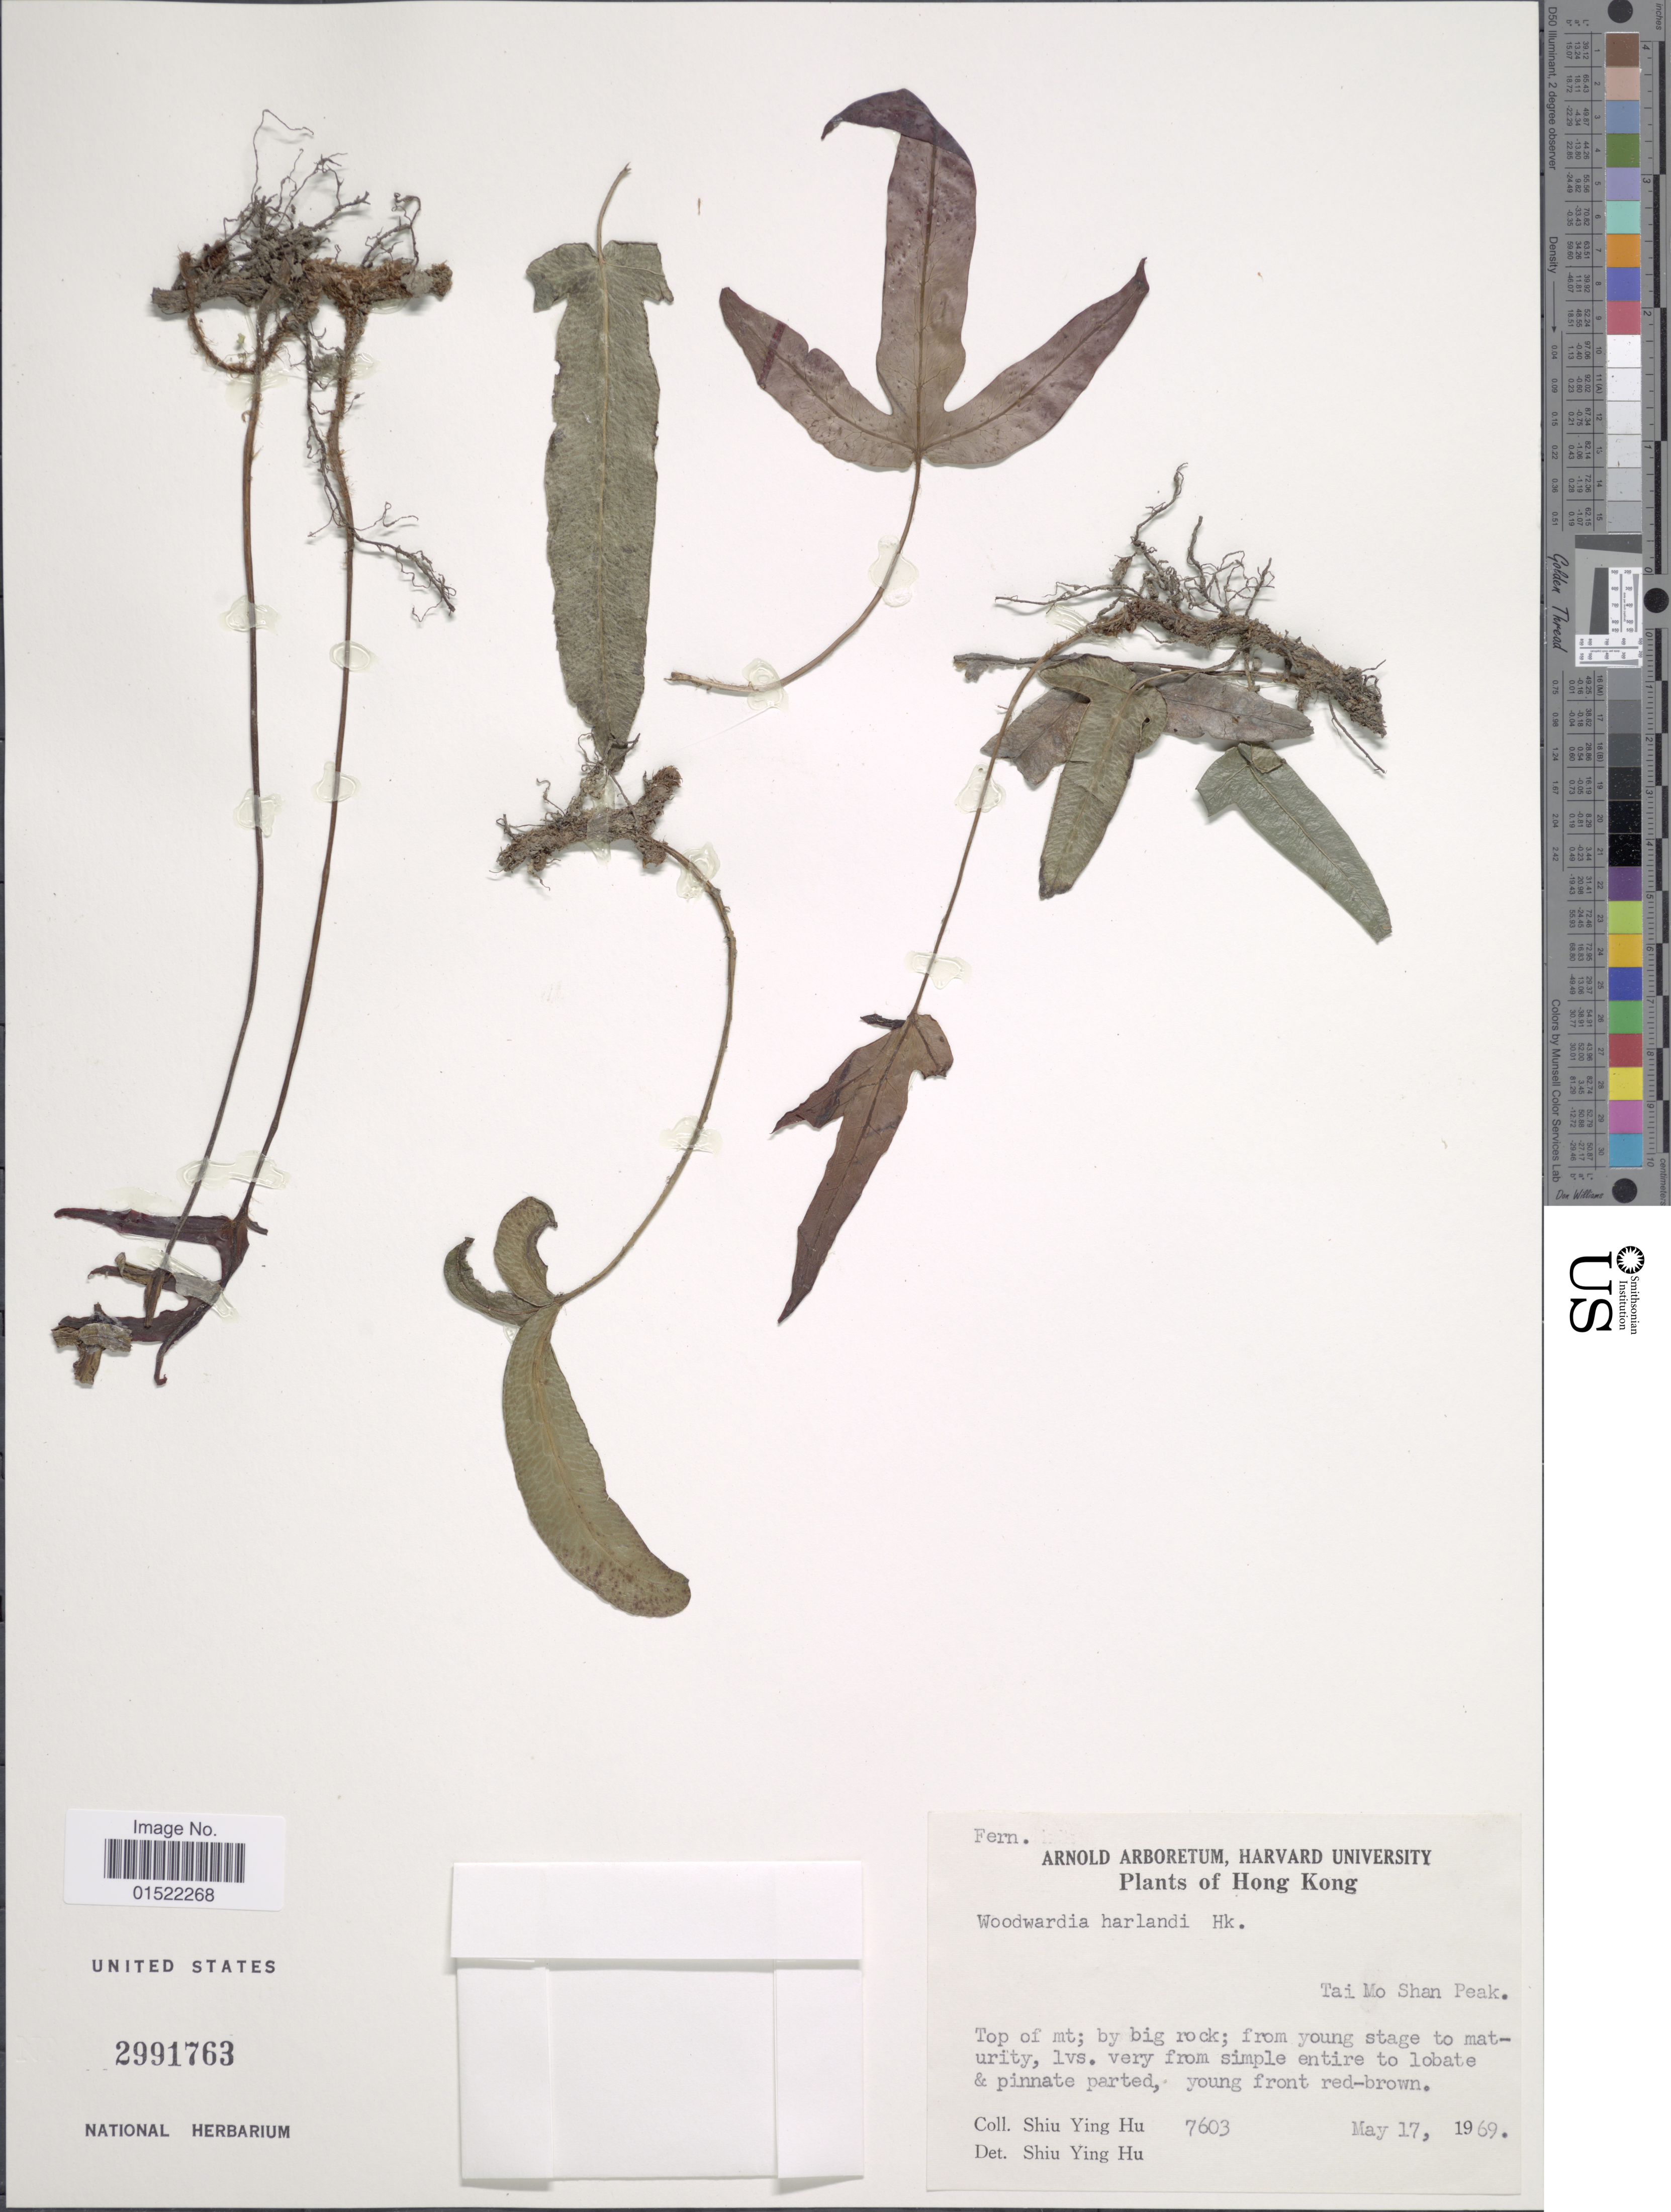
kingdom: Plantae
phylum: Tracheophyta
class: Polypodiopsida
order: Polypodiales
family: Blechnaceae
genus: Woodwardia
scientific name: Woodwardia harlandii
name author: Hook.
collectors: S. Y. Hu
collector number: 7603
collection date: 1969-05-17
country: China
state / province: Hong Kong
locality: Tai Mo Shan Peak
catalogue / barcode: US 2991763